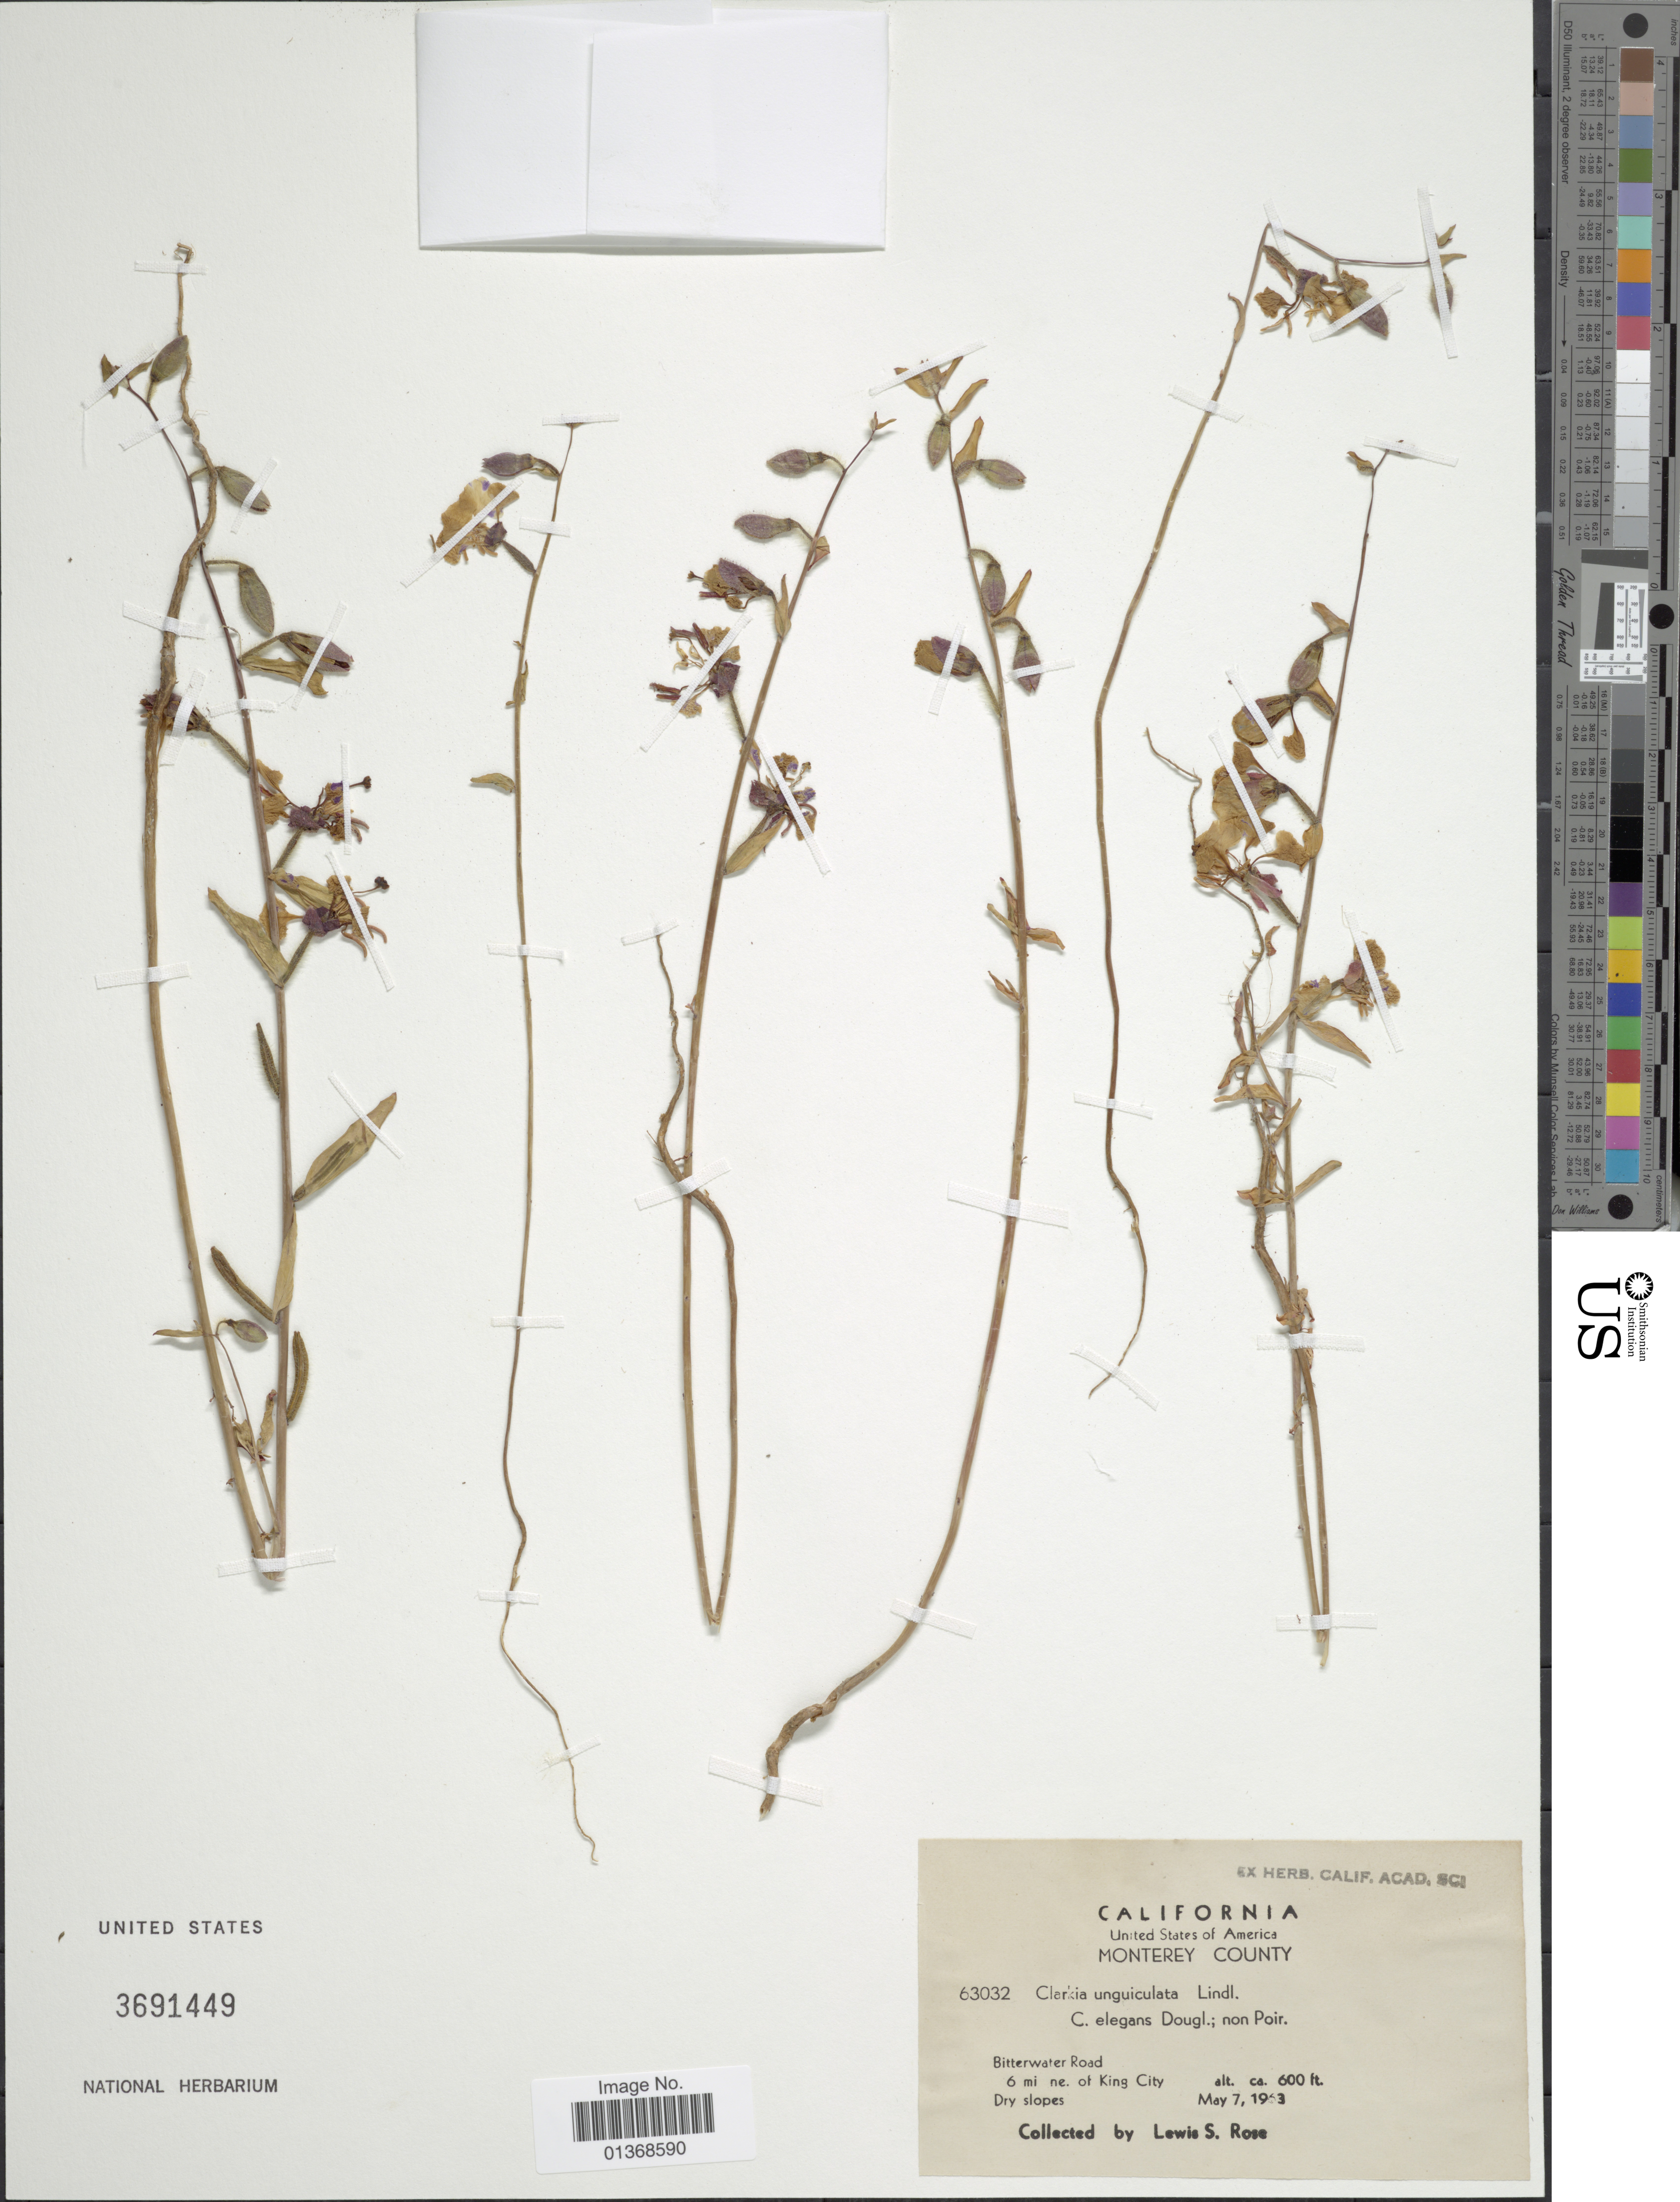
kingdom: Plantae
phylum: Tracheophyta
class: Magnoliopsida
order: Myrtales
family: Onagraceae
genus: Clarkia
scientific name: Clarkia unguiculata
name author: Lindl.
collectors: L. S. Rose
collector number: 63032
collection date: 1963-05-07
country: United States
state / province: California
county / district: Monterey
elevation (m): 183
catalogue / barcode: US 3691449